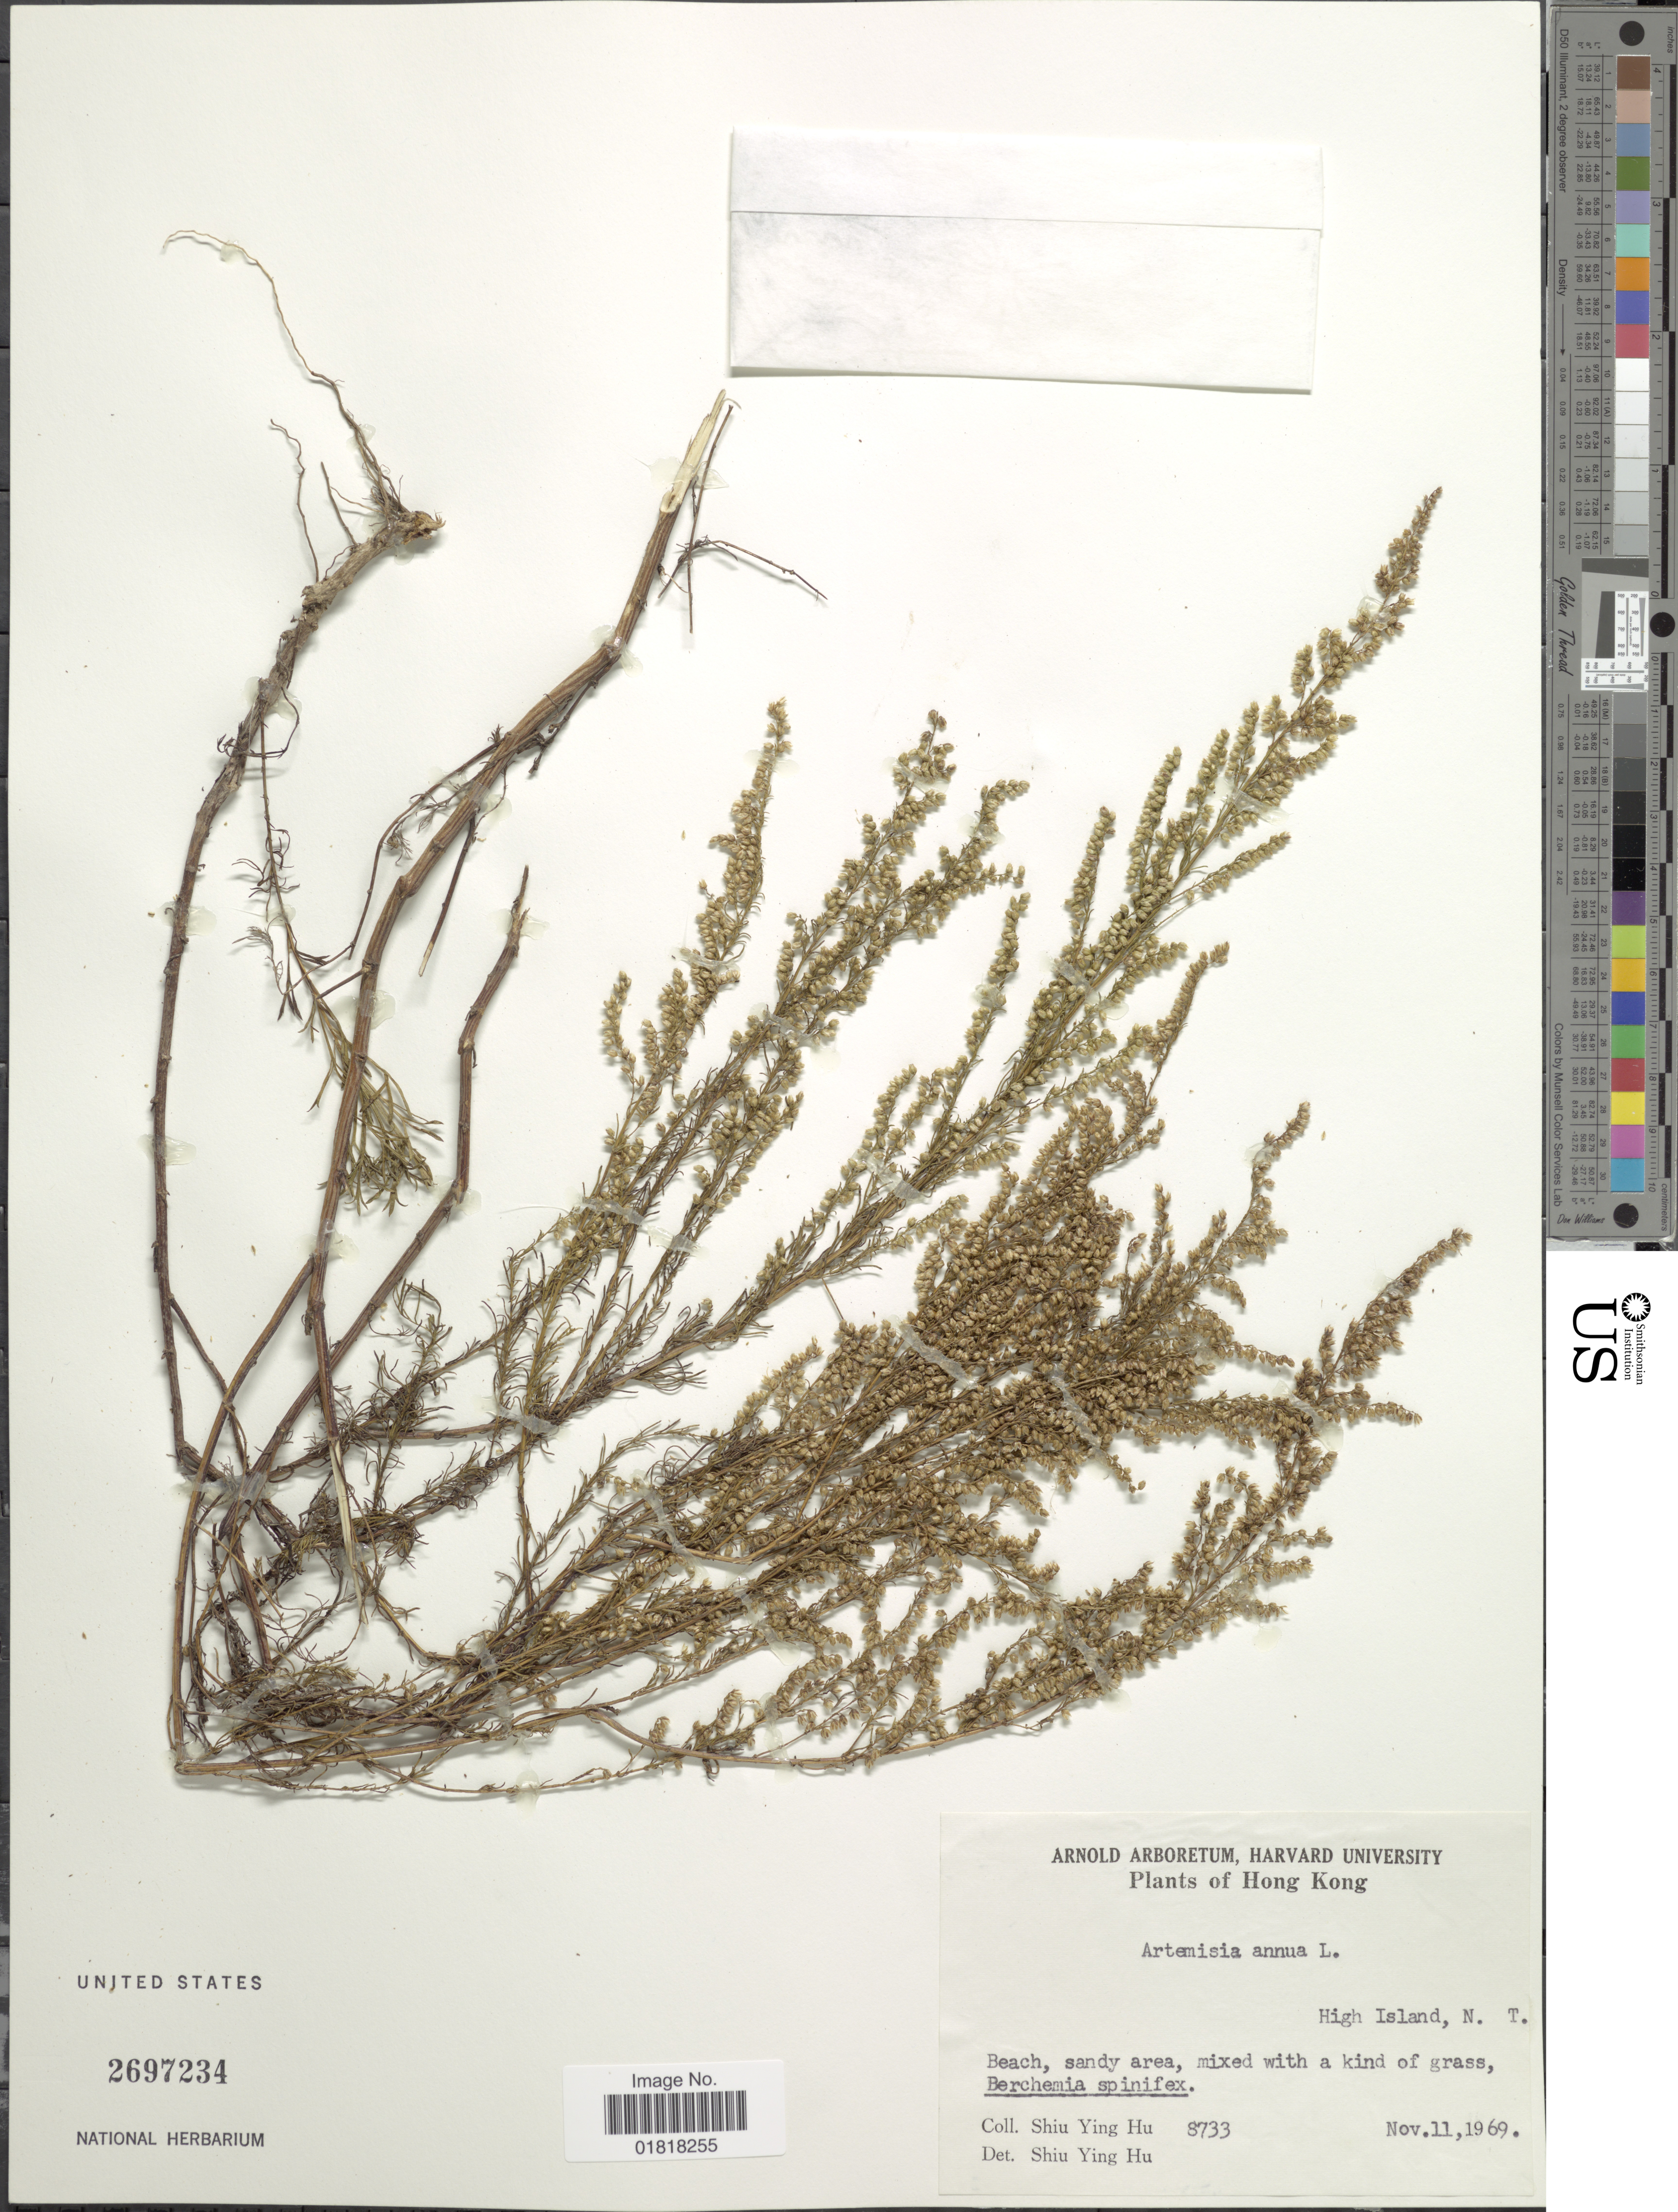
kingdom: Plantae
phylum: Tracheophyta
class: Magnoliopsida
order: Asterales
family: Asteraceae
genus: Artemisia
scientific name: Artemisia annua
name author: L.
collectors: S. Y. Hu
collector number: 8733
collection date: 1969-11-11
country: China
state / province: Hong Kong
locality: High Island, N.T., beach sandy area, mixed with a kind of grass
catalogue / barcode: US 2697234